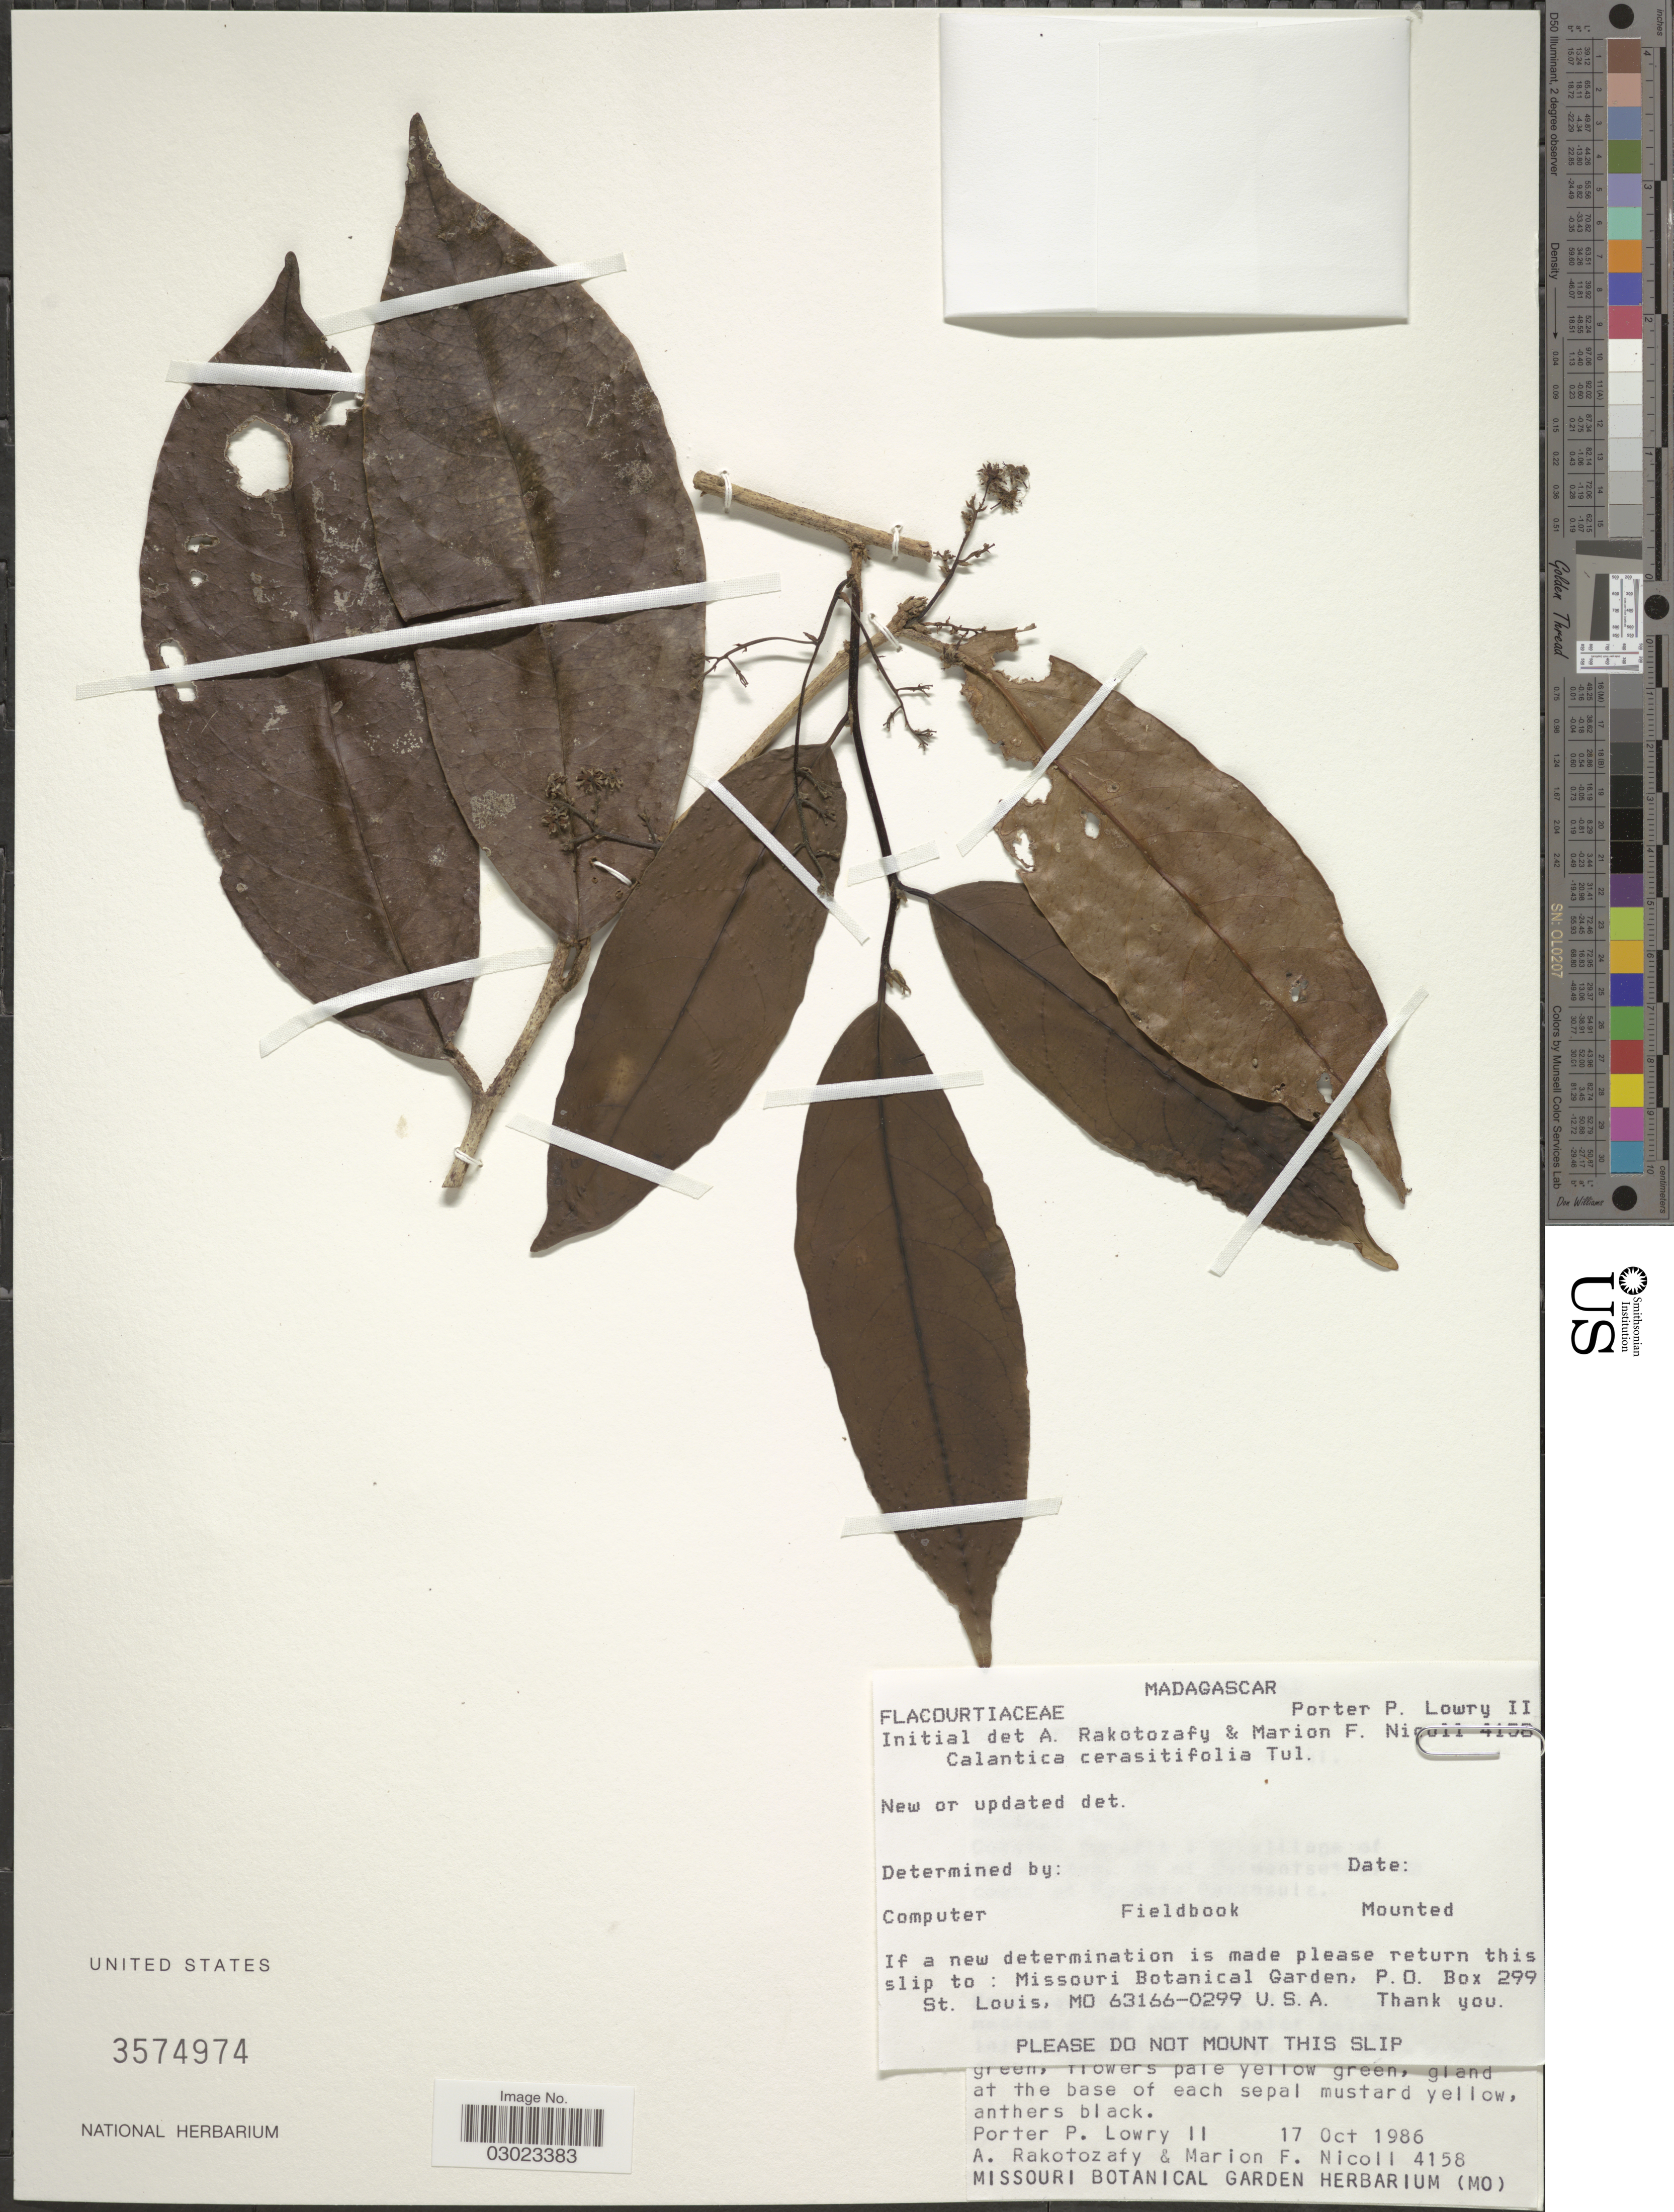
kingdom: Plantae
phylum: Tracheophyta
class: Magnoliopsida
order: Malpighiales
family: Salicaceae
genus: Calantica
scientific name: Calantica cerasifolia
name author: (Vent.) Tul.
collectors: P. P. Lowry, A. Rakotozafy & M. F. Nicoll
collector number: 4158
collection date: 1986-10-17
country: Madagascar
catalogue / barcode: US 3574974